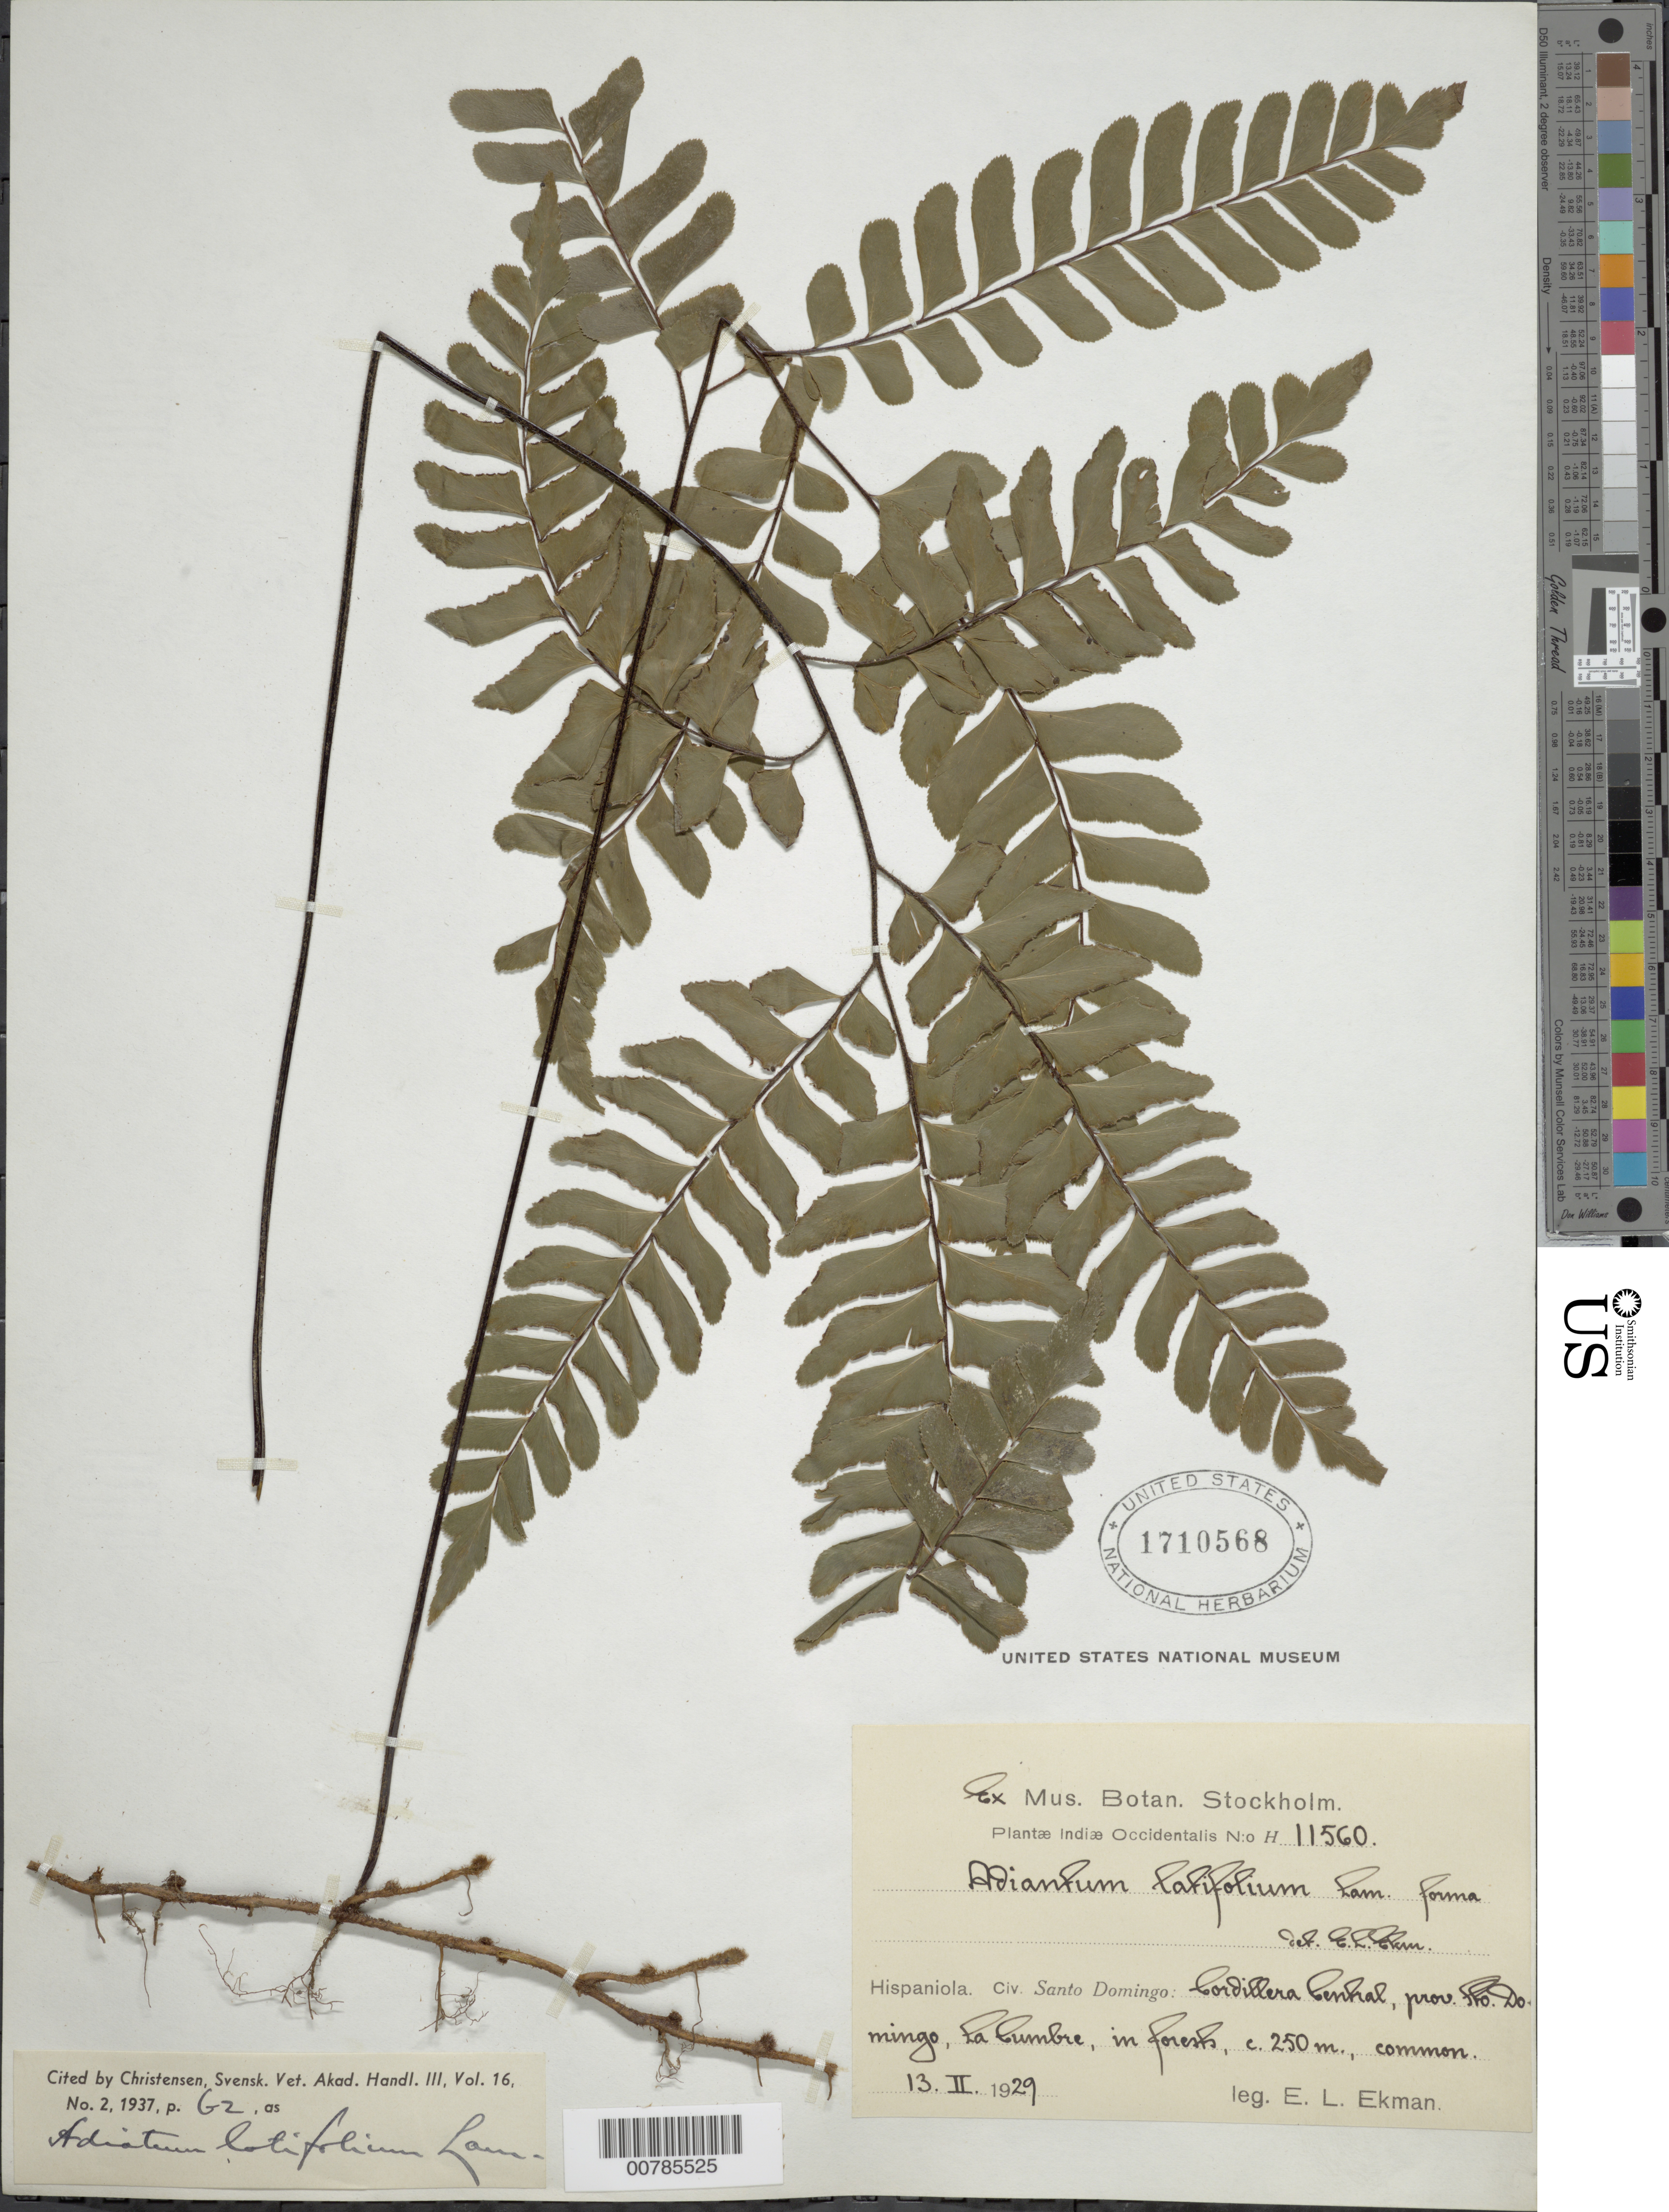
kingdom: Plantae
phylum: Tracheophyta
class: Polypodiopsida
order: Polypodiales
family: Pteridaceae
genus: Adiantum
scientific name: Adiantum latifolium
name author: Lam.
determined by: Christensen, C. F. A.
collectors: E. L. Ekman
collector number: H 11560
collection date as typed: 13 Feb 1929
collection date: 1929-02-13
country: Dominican Republic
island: Hispaniola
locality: Cordillera Central, La Cumbre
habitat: In forest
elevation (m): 250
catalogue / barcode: US 1710568